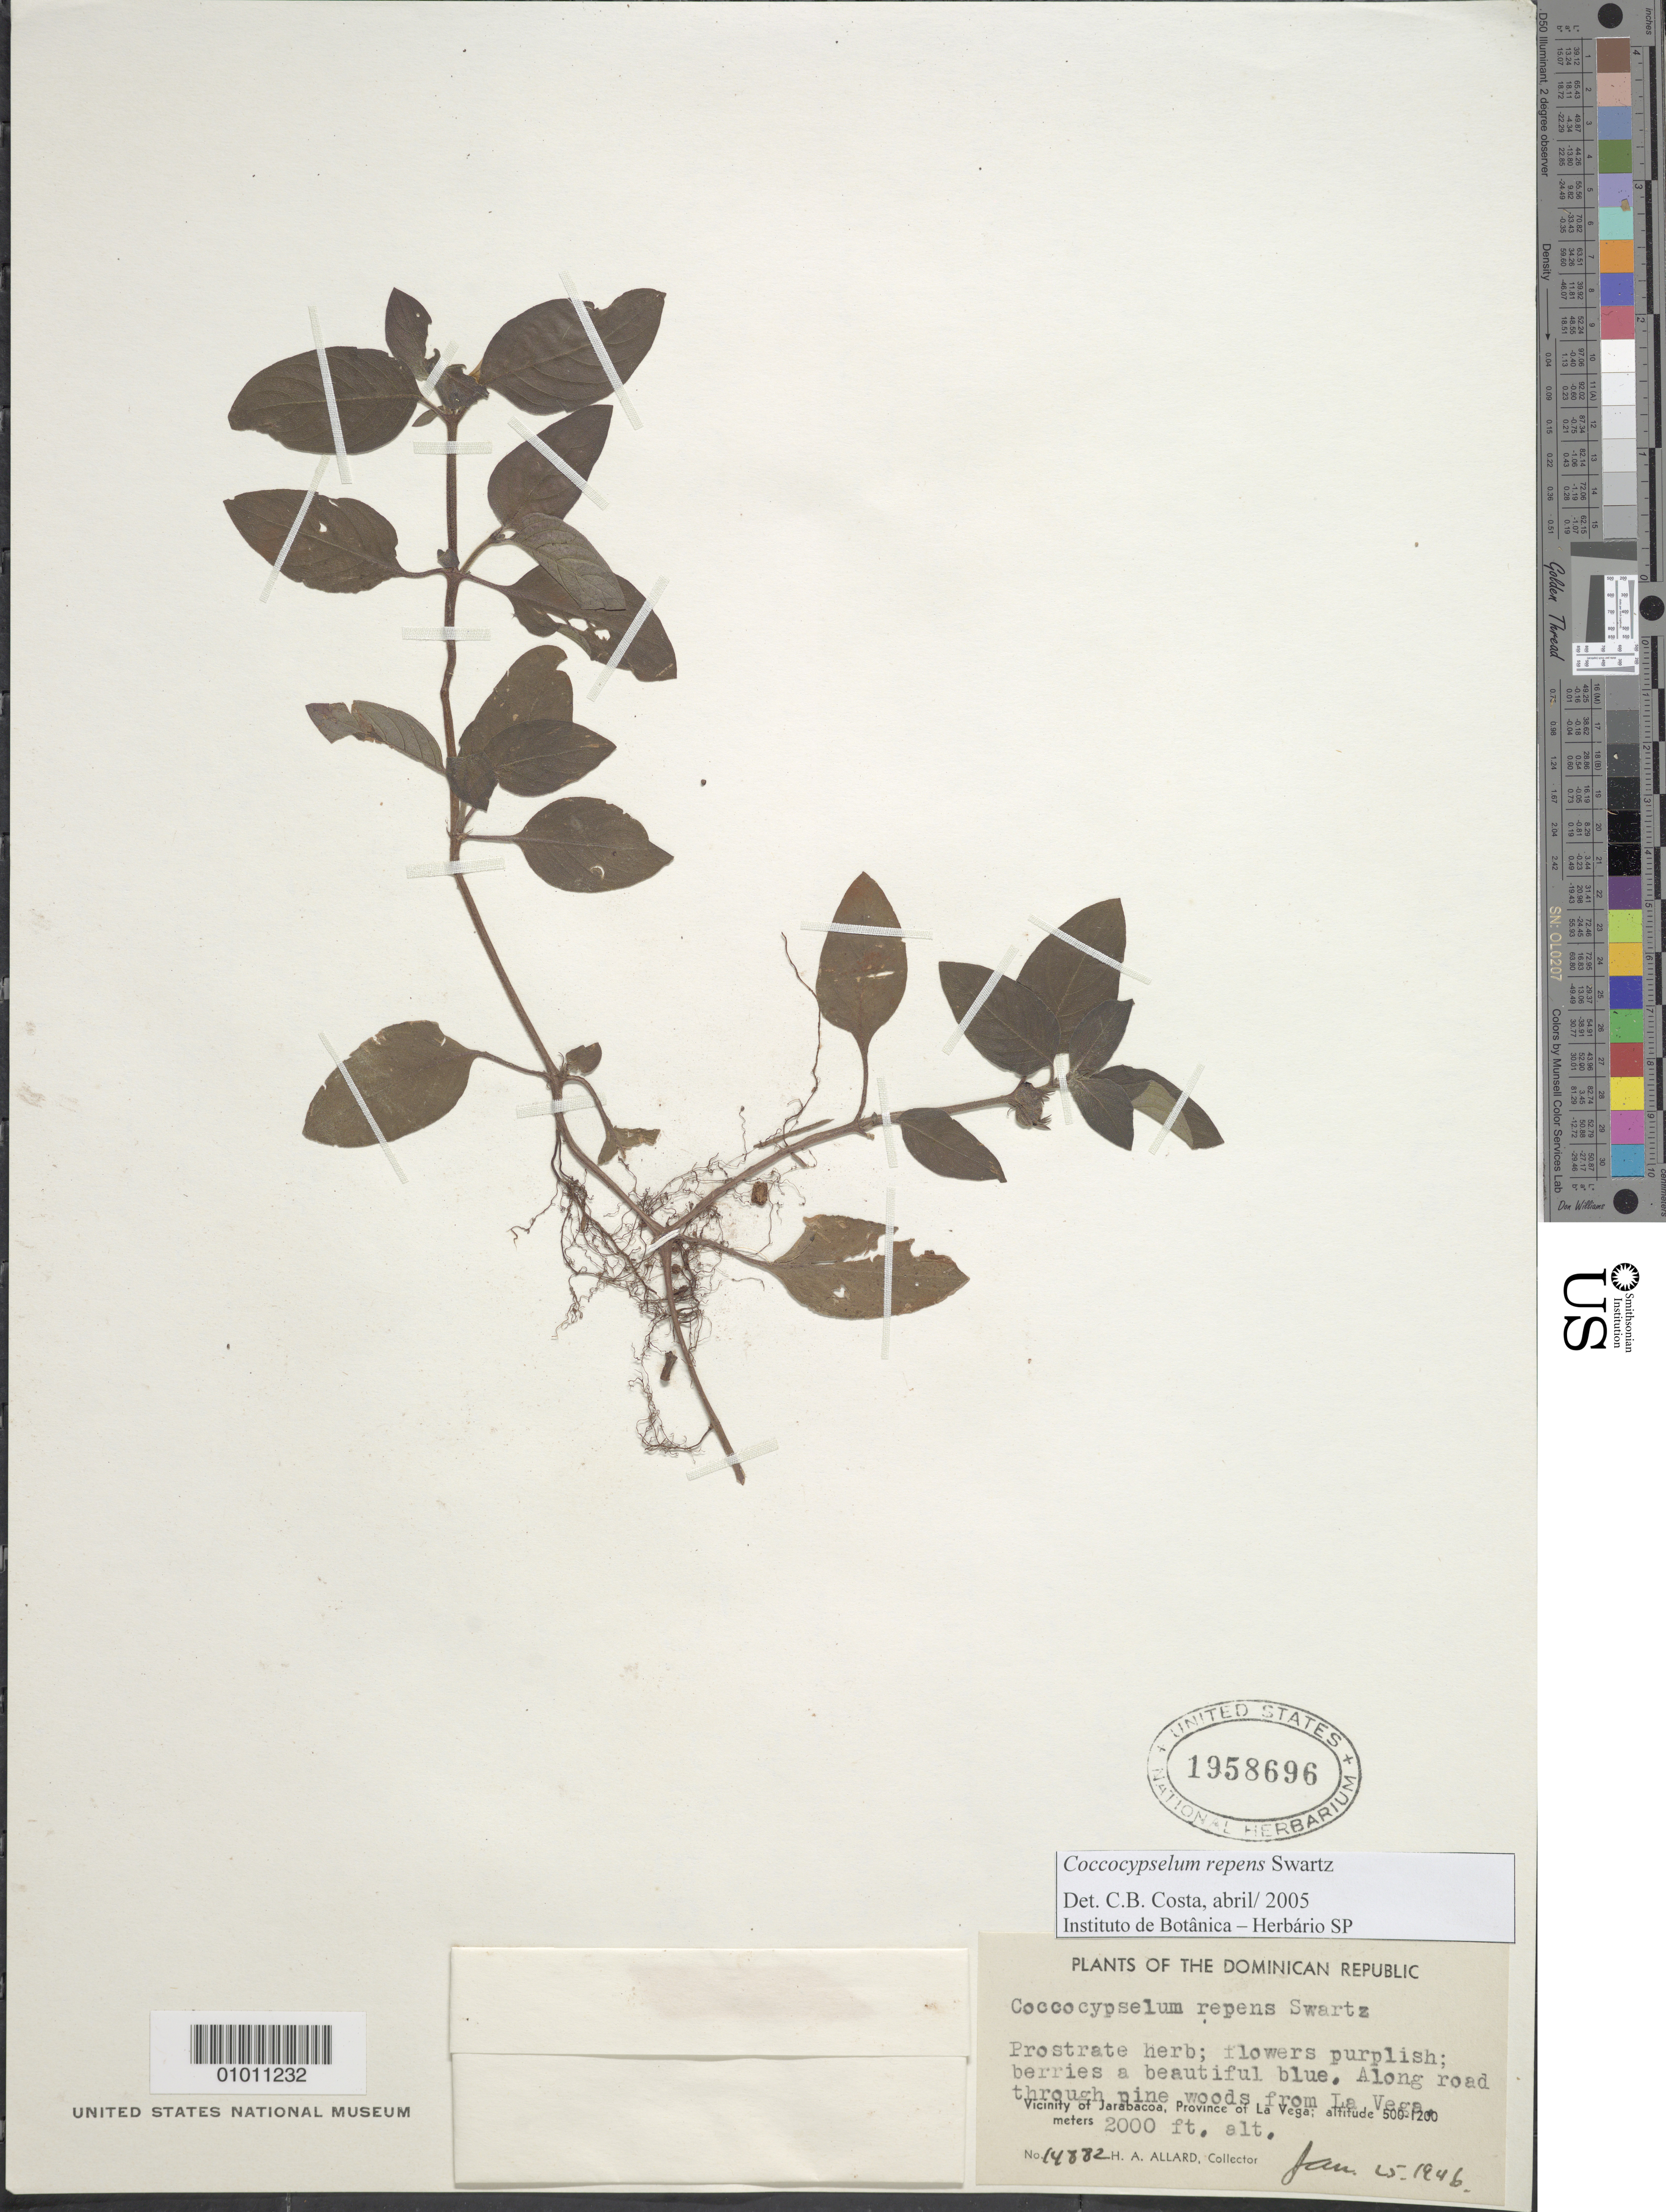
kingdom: Plantae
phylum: Tracheophyta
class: Magnoliopsida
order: Gentianales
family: Rubiaceae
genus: Coccocypselum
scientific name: Coccocypselum repens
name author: Sw.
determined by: Costa, C. B.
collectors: H. A. Allard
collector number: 14882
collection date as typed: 15 Jan 1946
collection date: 1946-01-15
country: Dominican Republic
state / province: La Vega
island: Hispaniola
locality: Vicinity of Jarabacoa, through pine woods from La Vega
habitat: Along road through pine woods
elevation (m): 610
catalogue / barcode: US 1958696